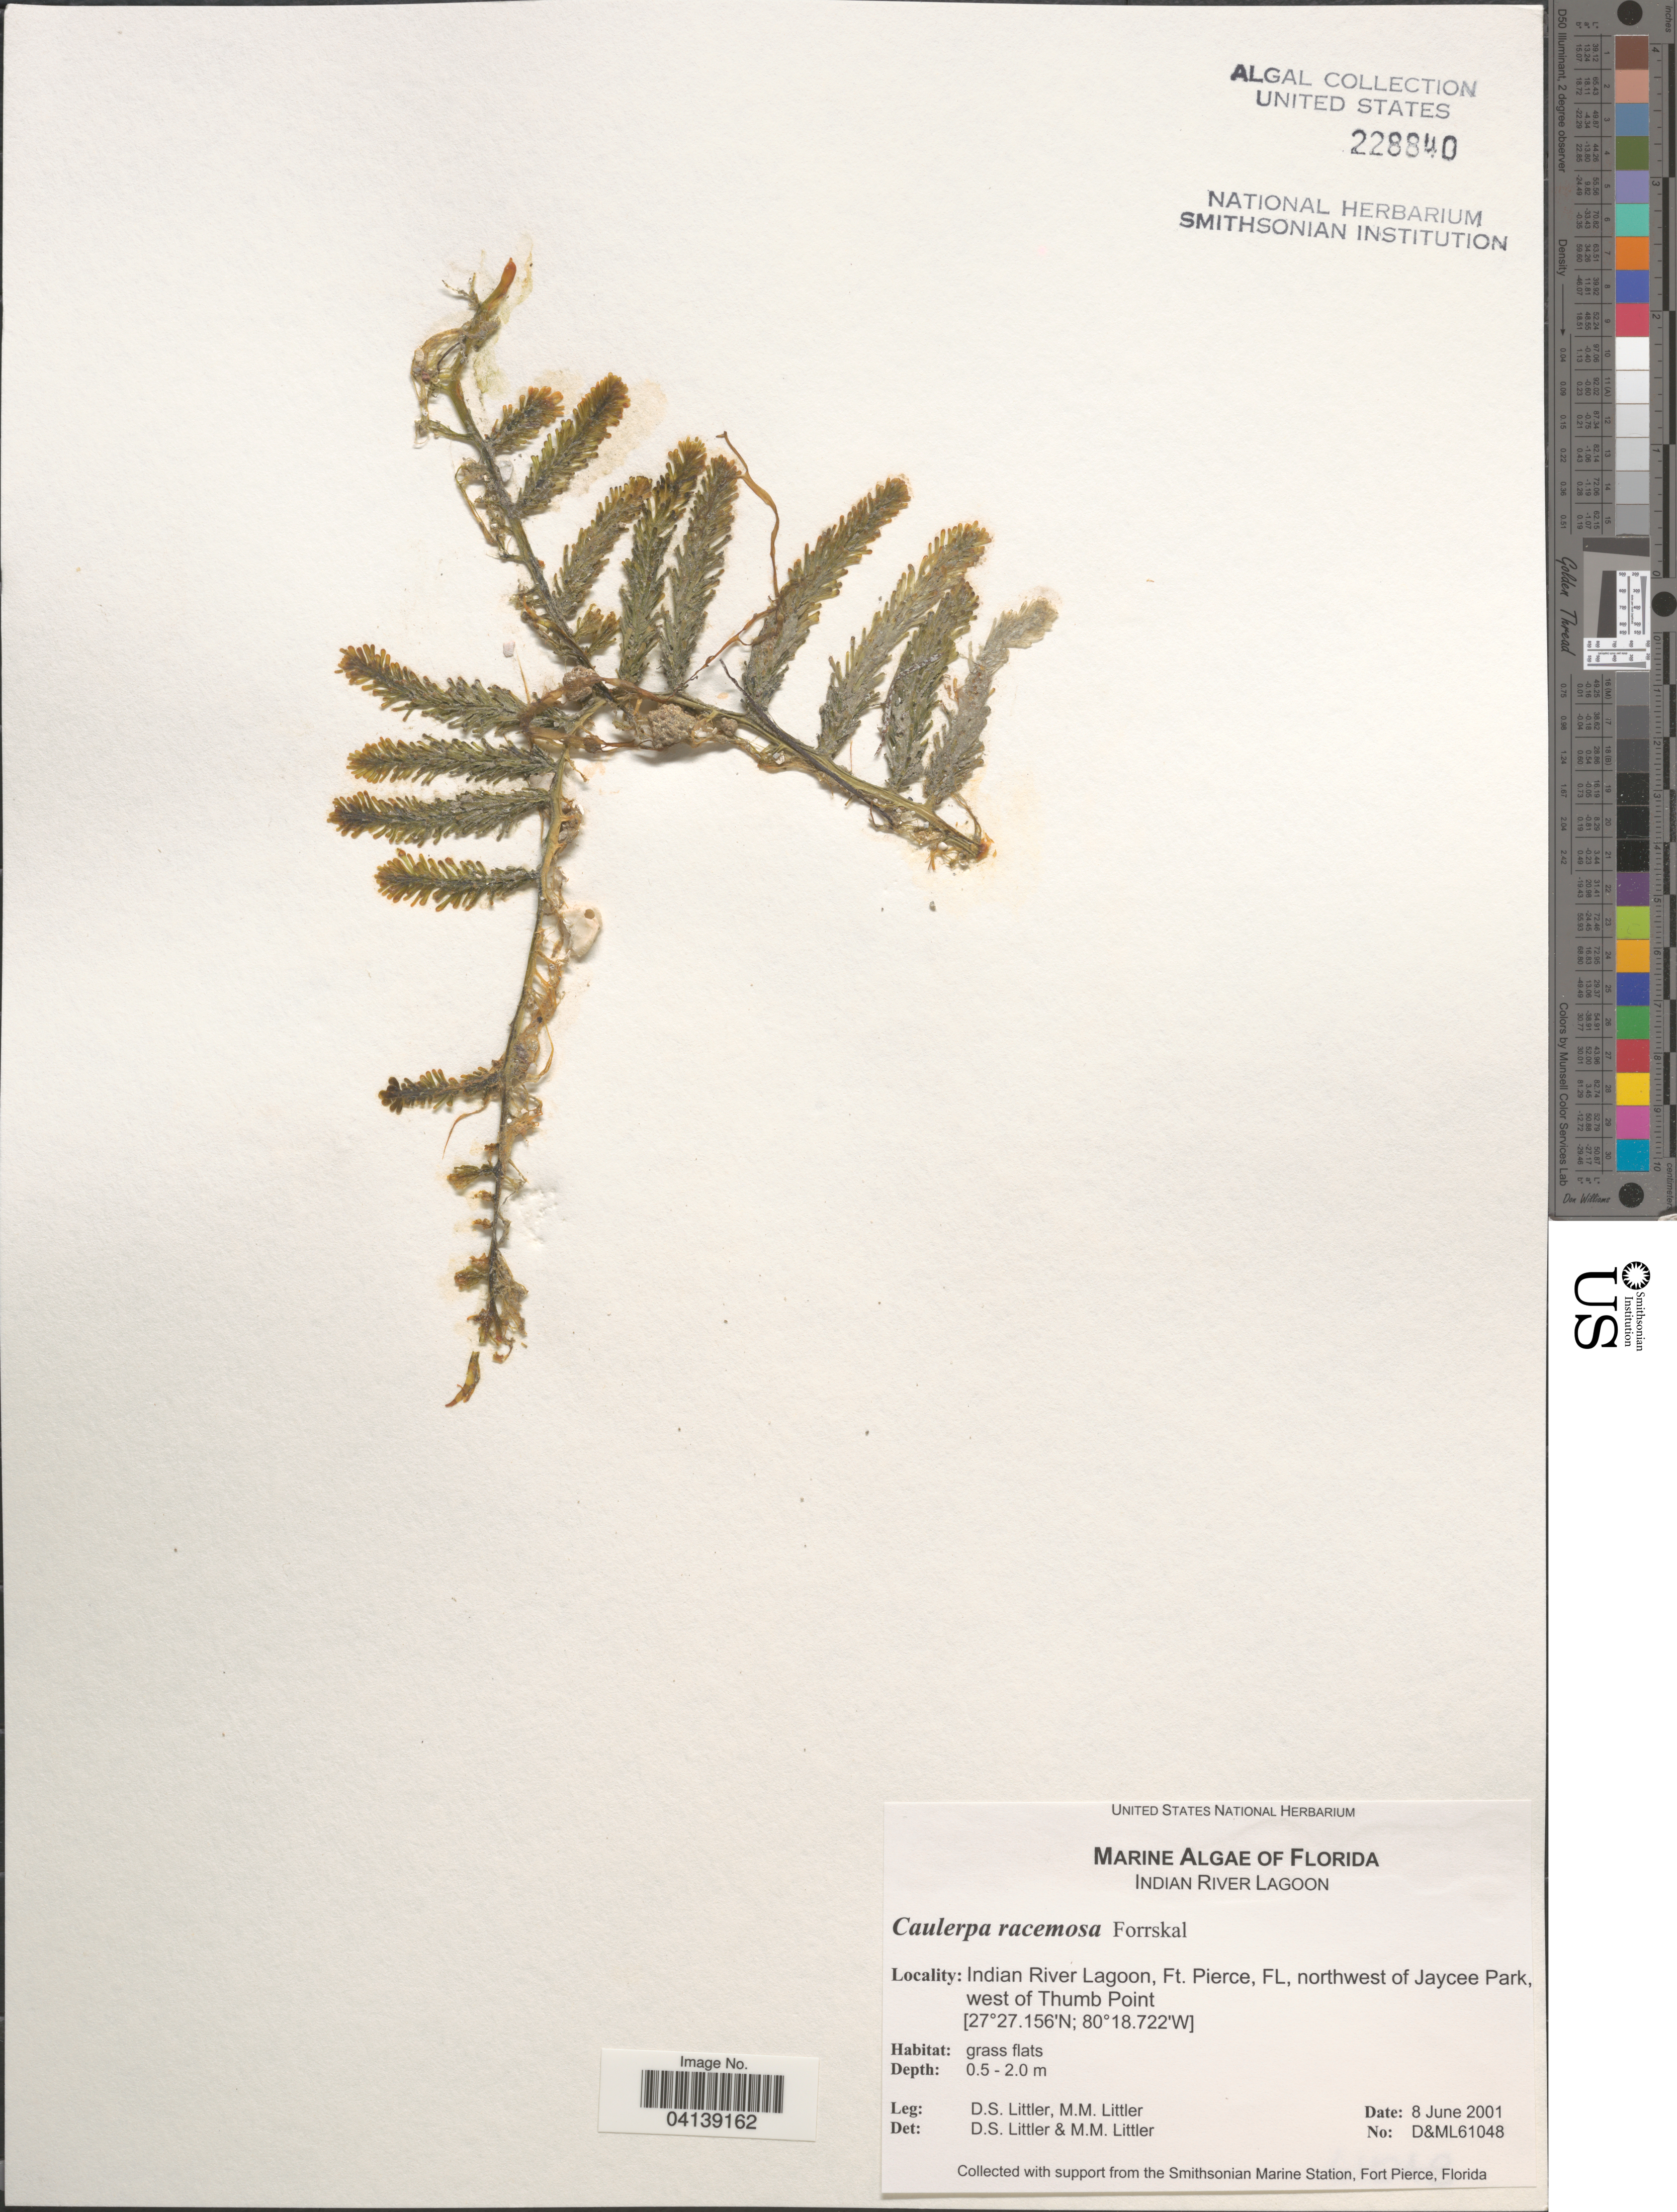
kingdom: Plantae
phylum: Chlorophyta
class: Ulvophyceae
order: Bryopsidales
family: Caulerpaceae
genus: Caulerpa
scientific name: Caulerpa racemosa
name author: (Forssk.) J. Agardh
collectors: D. S. Littler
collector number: D&ML61048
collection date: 2001-06-08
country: United States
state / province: Florida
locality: Indian River Lagoon, Ft. Pierce, northwest of Jaycee Park, west of Thumb Point.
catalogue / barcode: US 228840